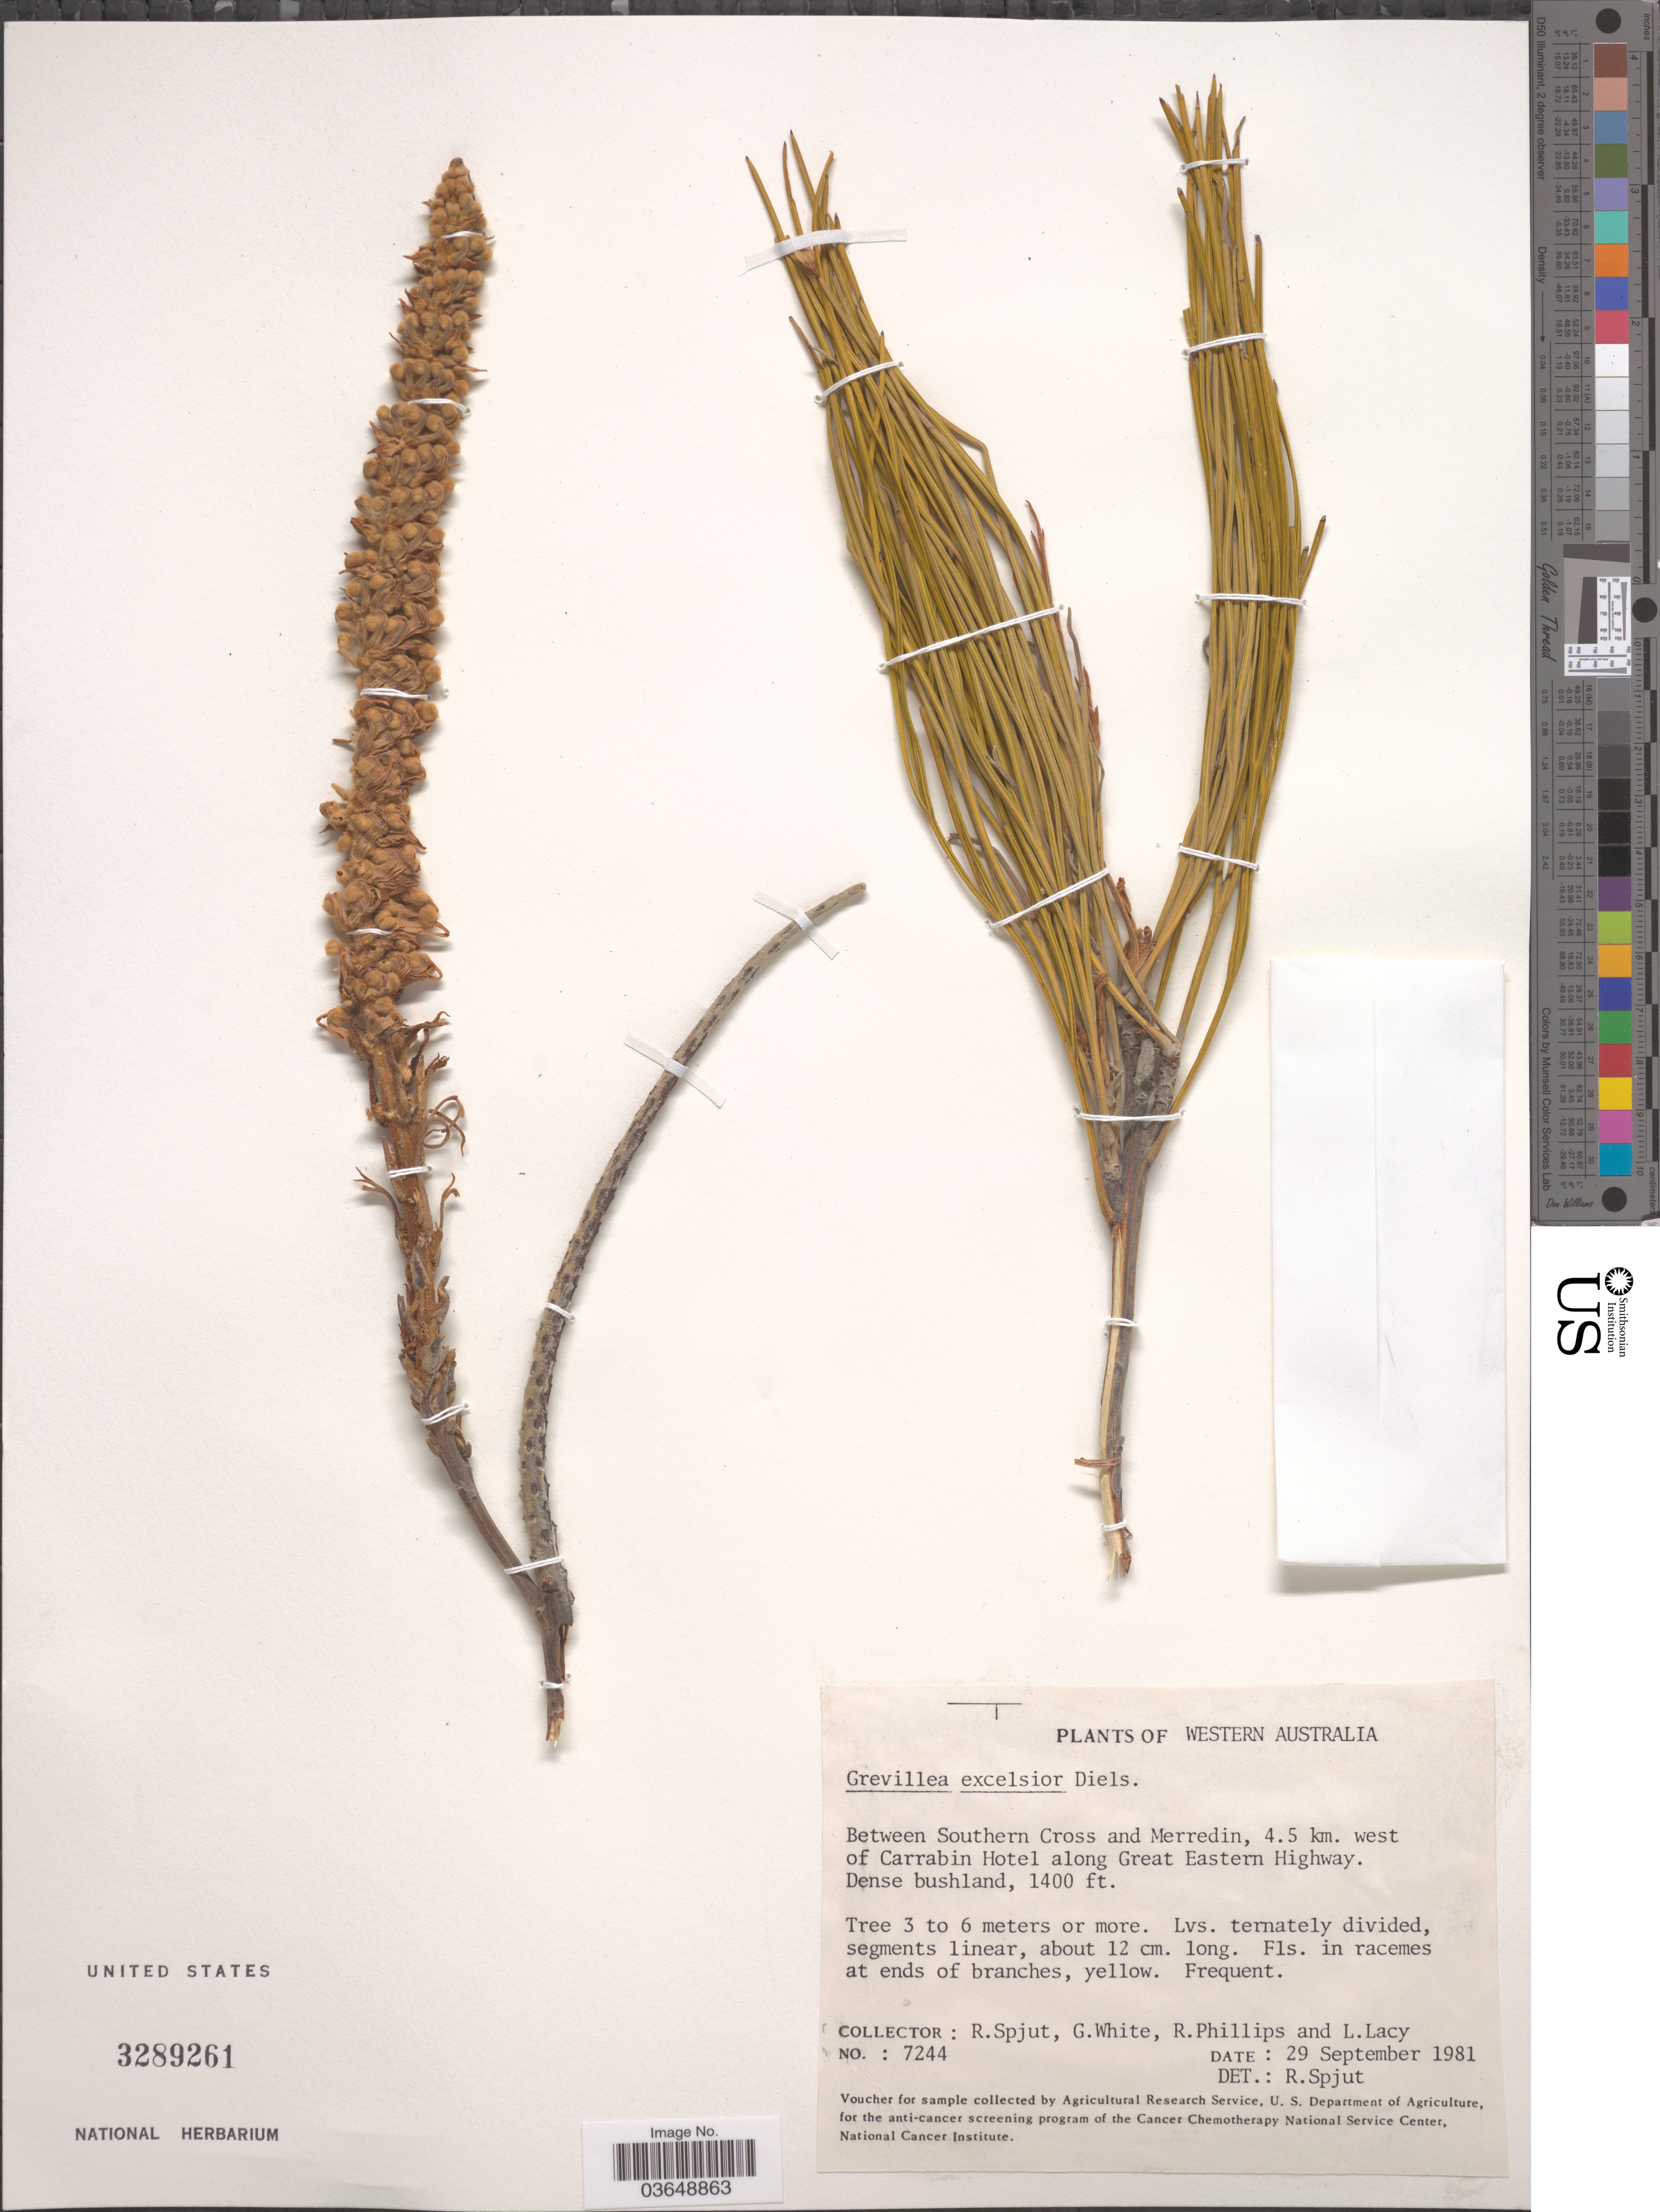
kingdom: Plantae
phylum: Tracheophyta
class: Magnoliopsida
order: Proteales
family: Proteaceae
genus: Grevillea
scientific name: Grevillea excelsior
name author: Diels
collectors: R. Spjut, G. White, R. Phillips & L. Lacy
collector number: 7244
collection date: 1981-09-29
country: Australia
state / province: Western Australia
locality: Between Southern Cross and Merredin, 4.5 km. west of Carrabin Hotel along Great Eastern Highway.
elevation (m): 427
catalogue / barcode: US 3289261